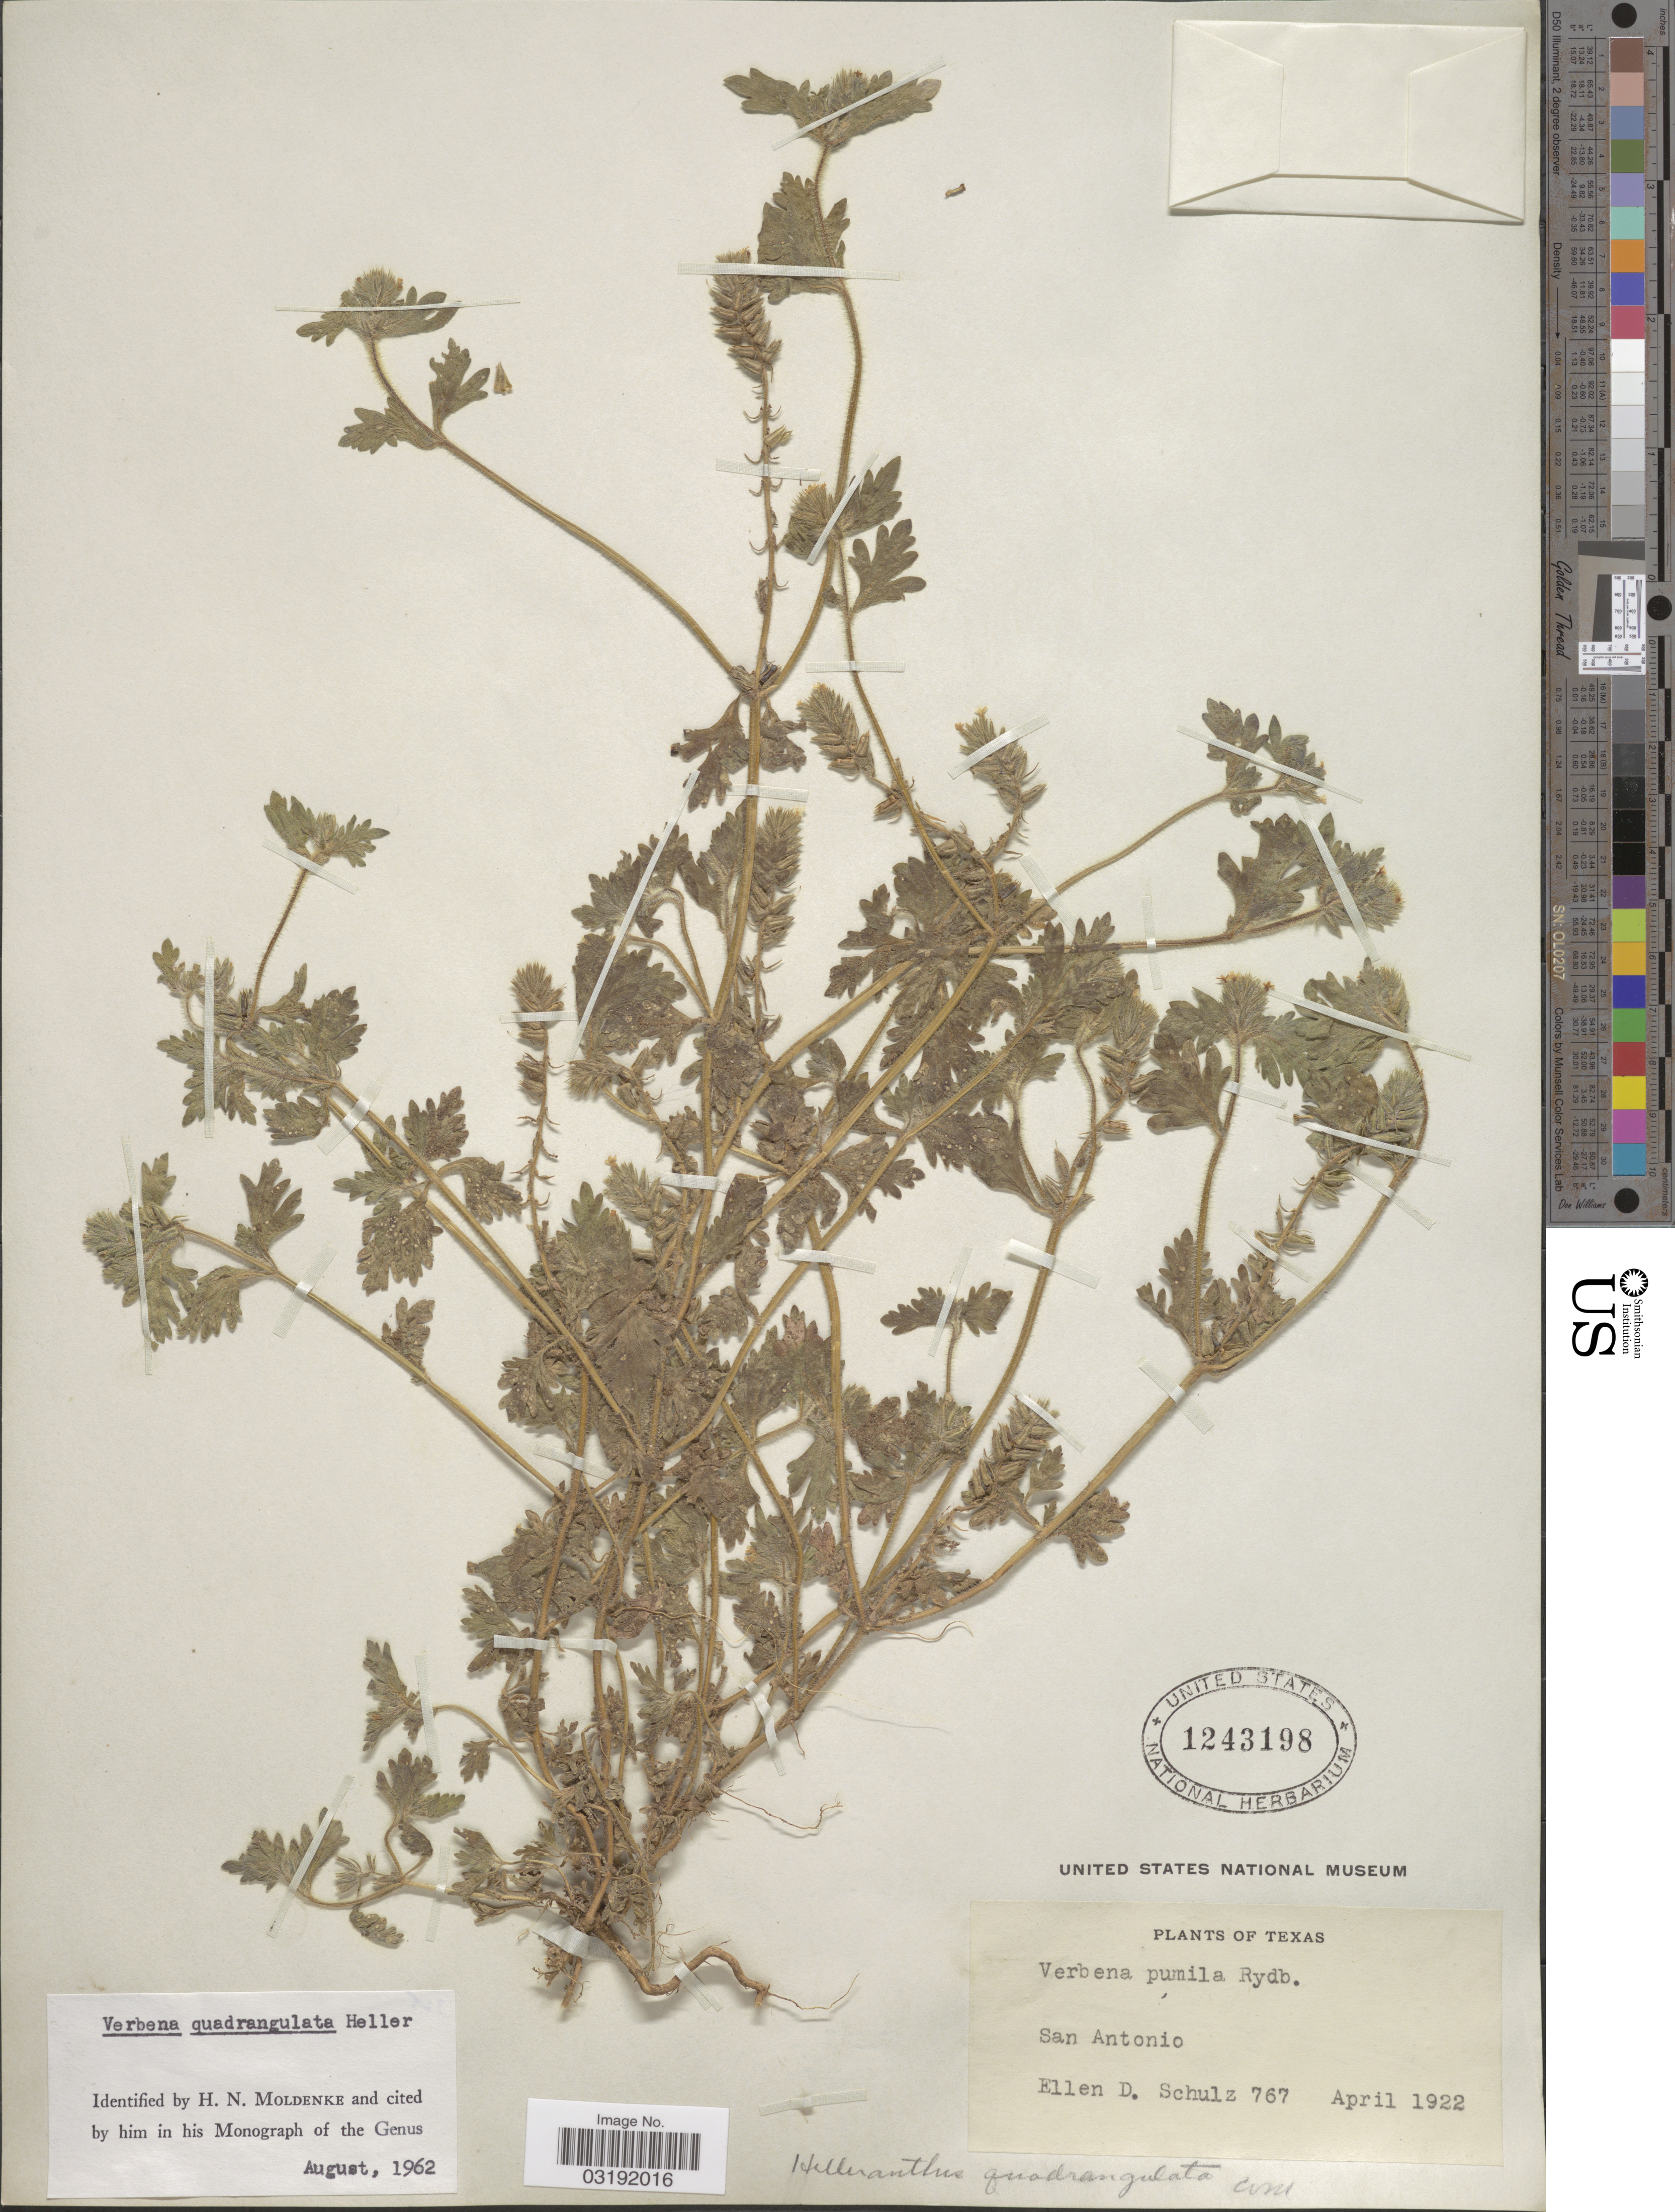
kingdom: Plantae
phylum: Tracheophyta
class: Magnoliopsida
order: Lamiales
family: Verbenaceae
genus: Verbena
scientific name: Verbena quadrangulata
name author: A. Heller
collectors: E. D. Schulz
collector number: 767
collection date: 1922-04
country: United States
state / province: Texas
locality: San Antonio.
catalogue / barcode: US 1243198